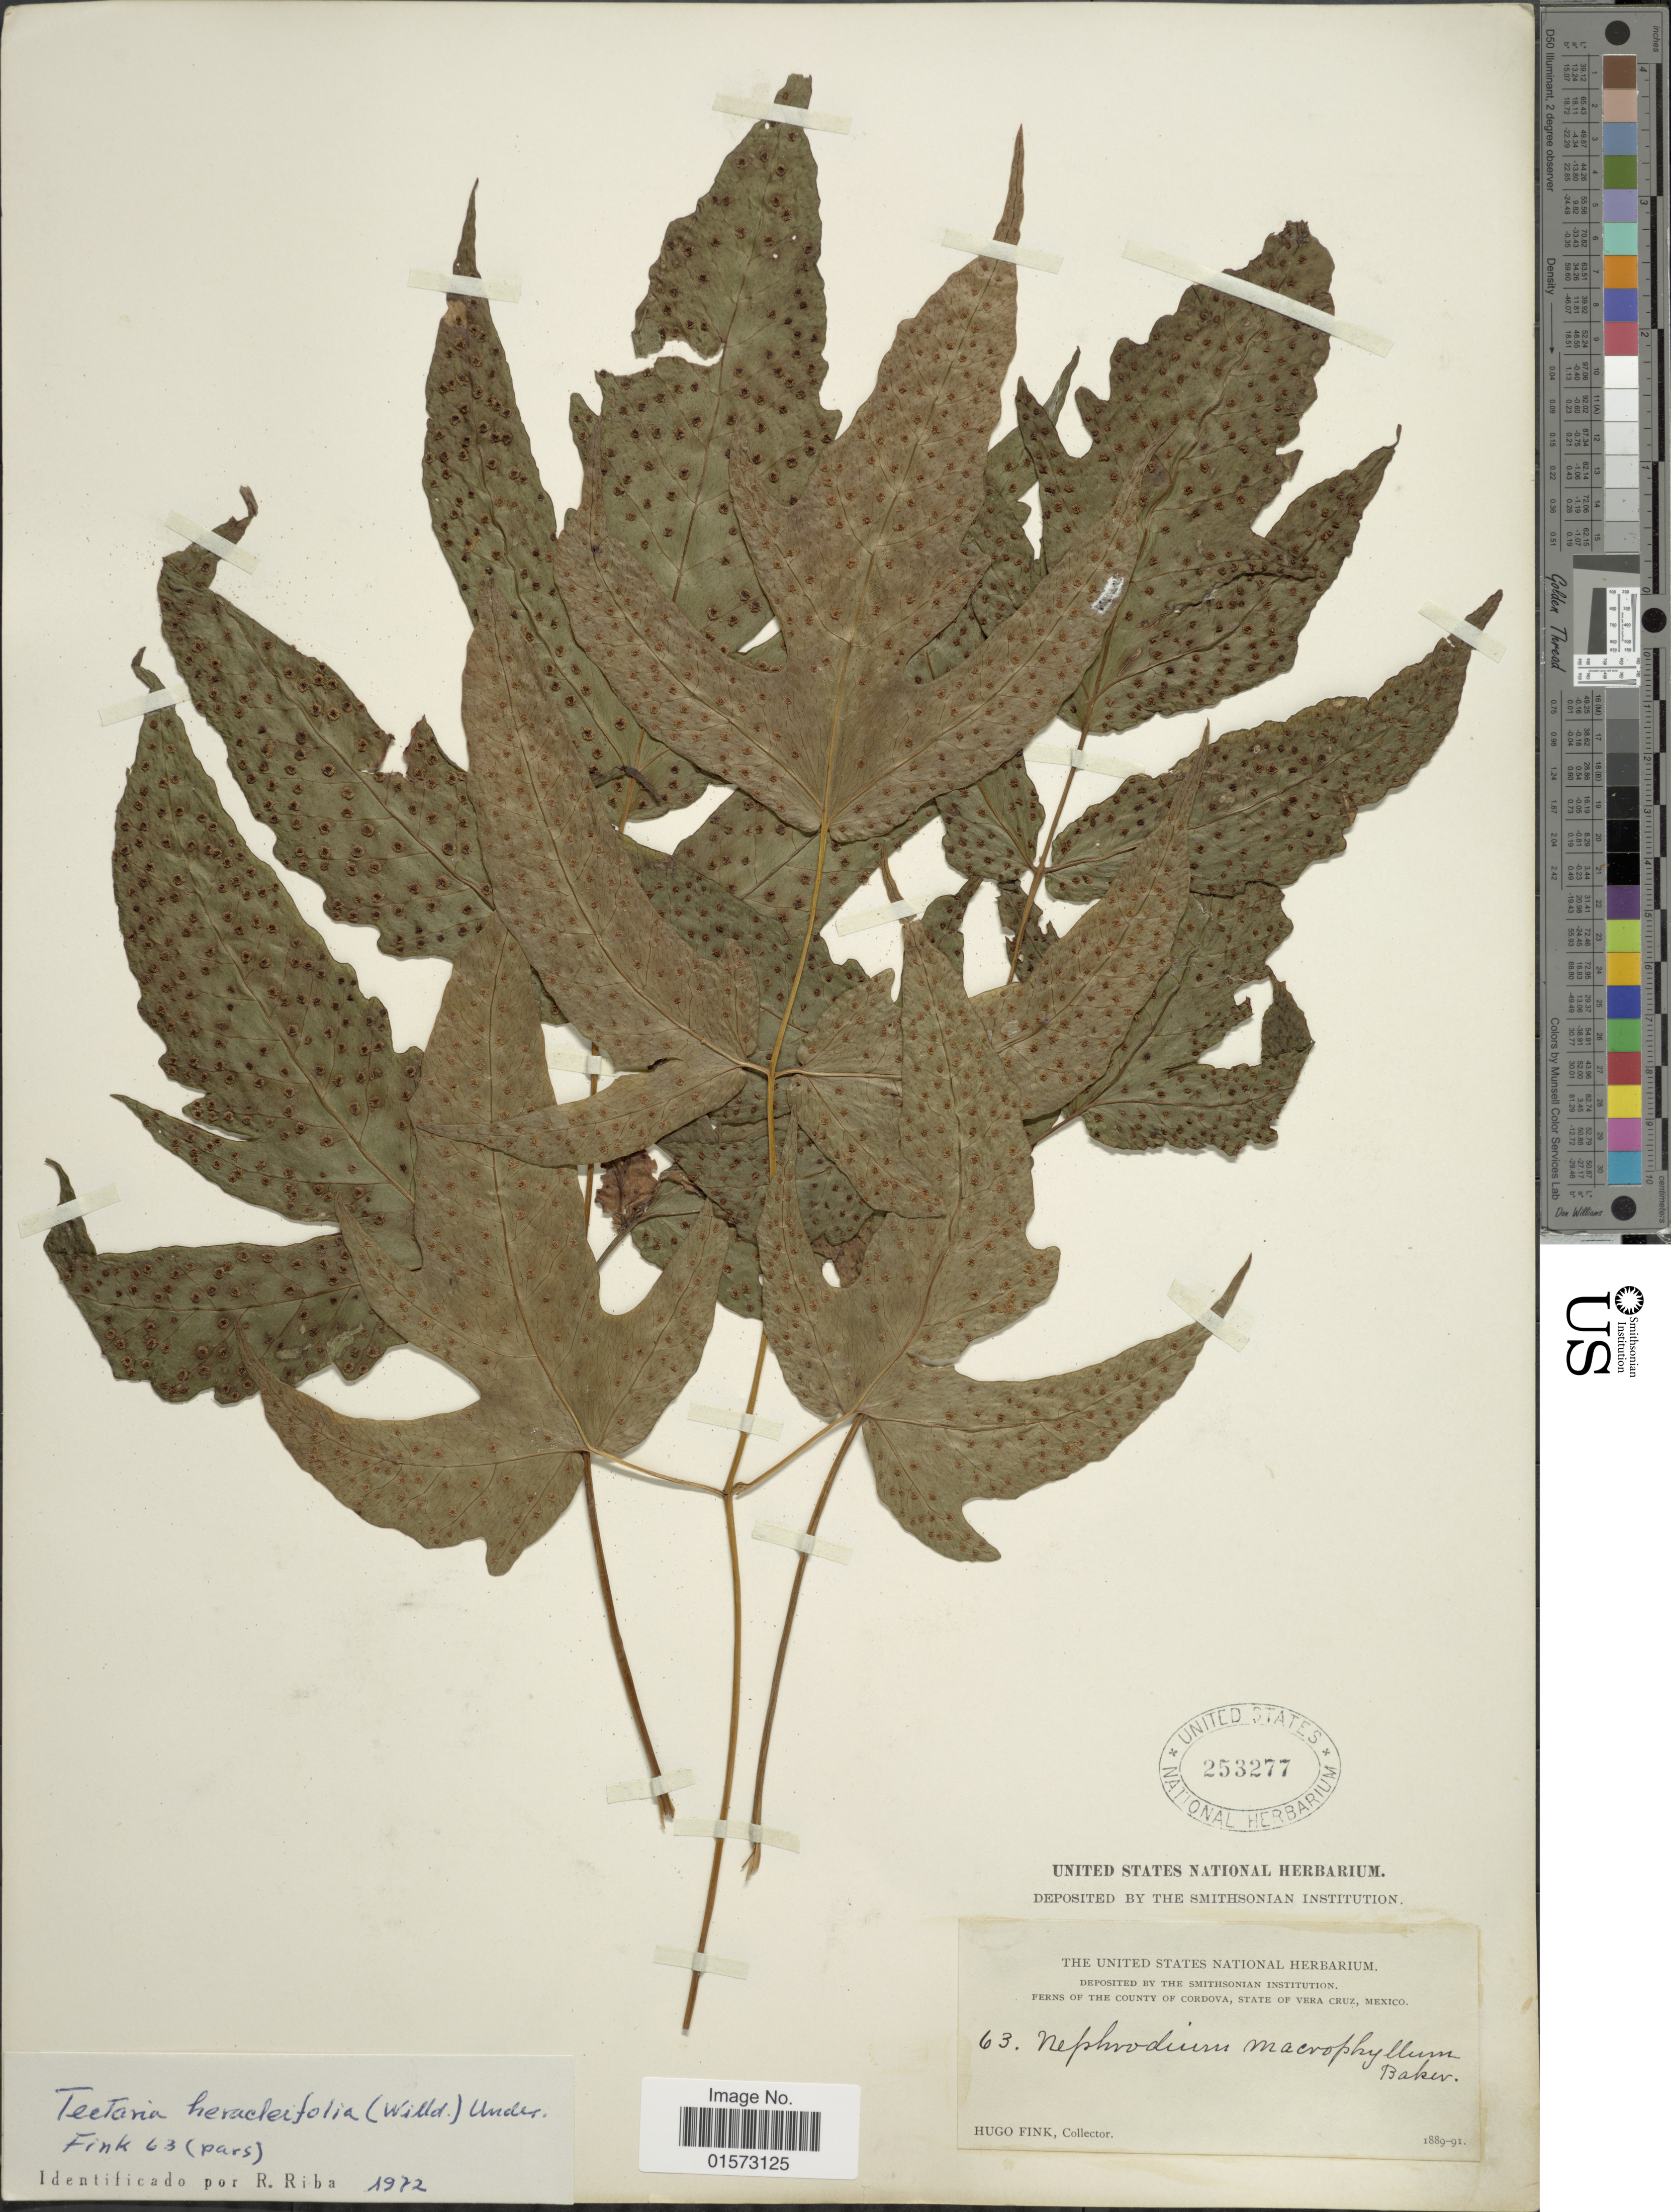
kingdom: Plantae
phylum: Tracheophyta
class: Polypodiopsida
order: Polypodiales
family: Tectariaceae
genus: Tectaria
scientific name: Tectaria heracleifolia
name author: (Willd.) Underw.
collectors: H. Fink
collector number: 63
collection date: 1889/1891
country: Mexico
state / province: Veracruz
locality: Ferns of the County of Cordova, State of Vera Cruz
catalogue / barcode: US 253277